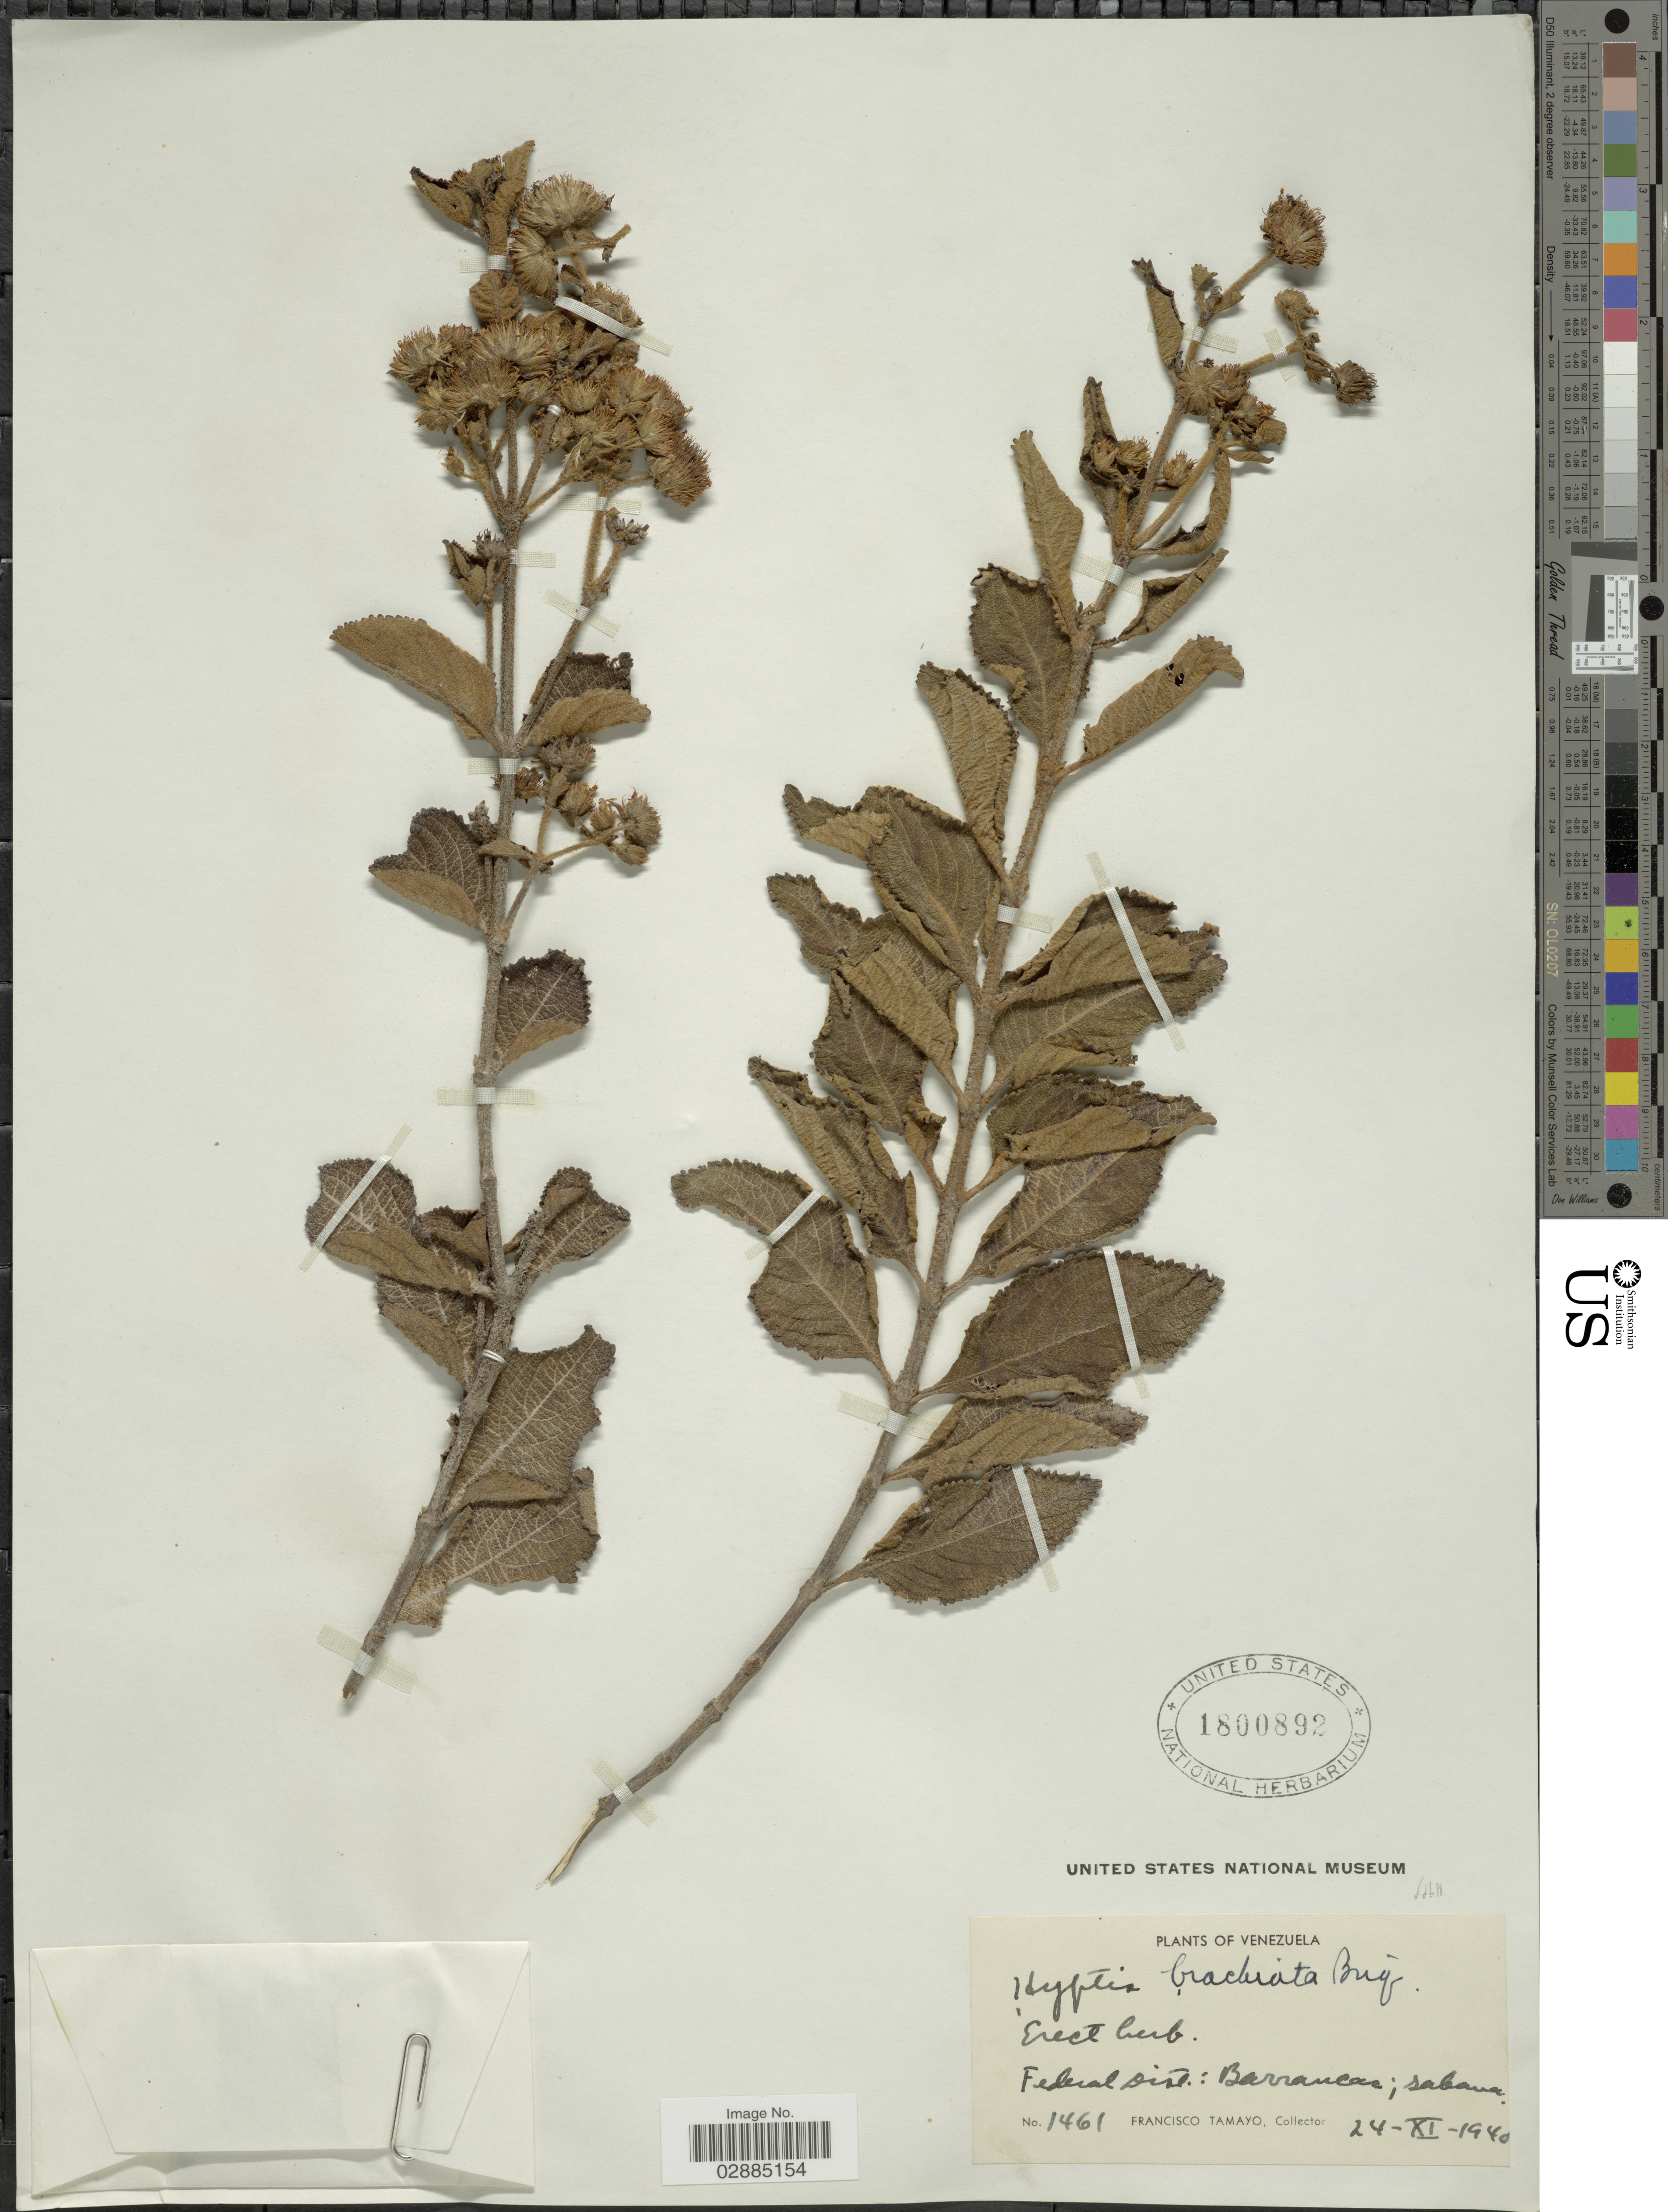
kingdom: Plantae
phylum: Tracheophyta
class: Magnoliopsida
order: Lamiales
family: Lamiaceae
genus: Hyptis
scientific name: Hyptis brachiata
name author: Briq.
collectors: F. Tamayo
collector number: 1461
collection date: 1940-11-24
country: Venezuela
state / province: Distrito Federal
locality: Federal Dist., Barrancas.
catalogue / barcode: US 1800892